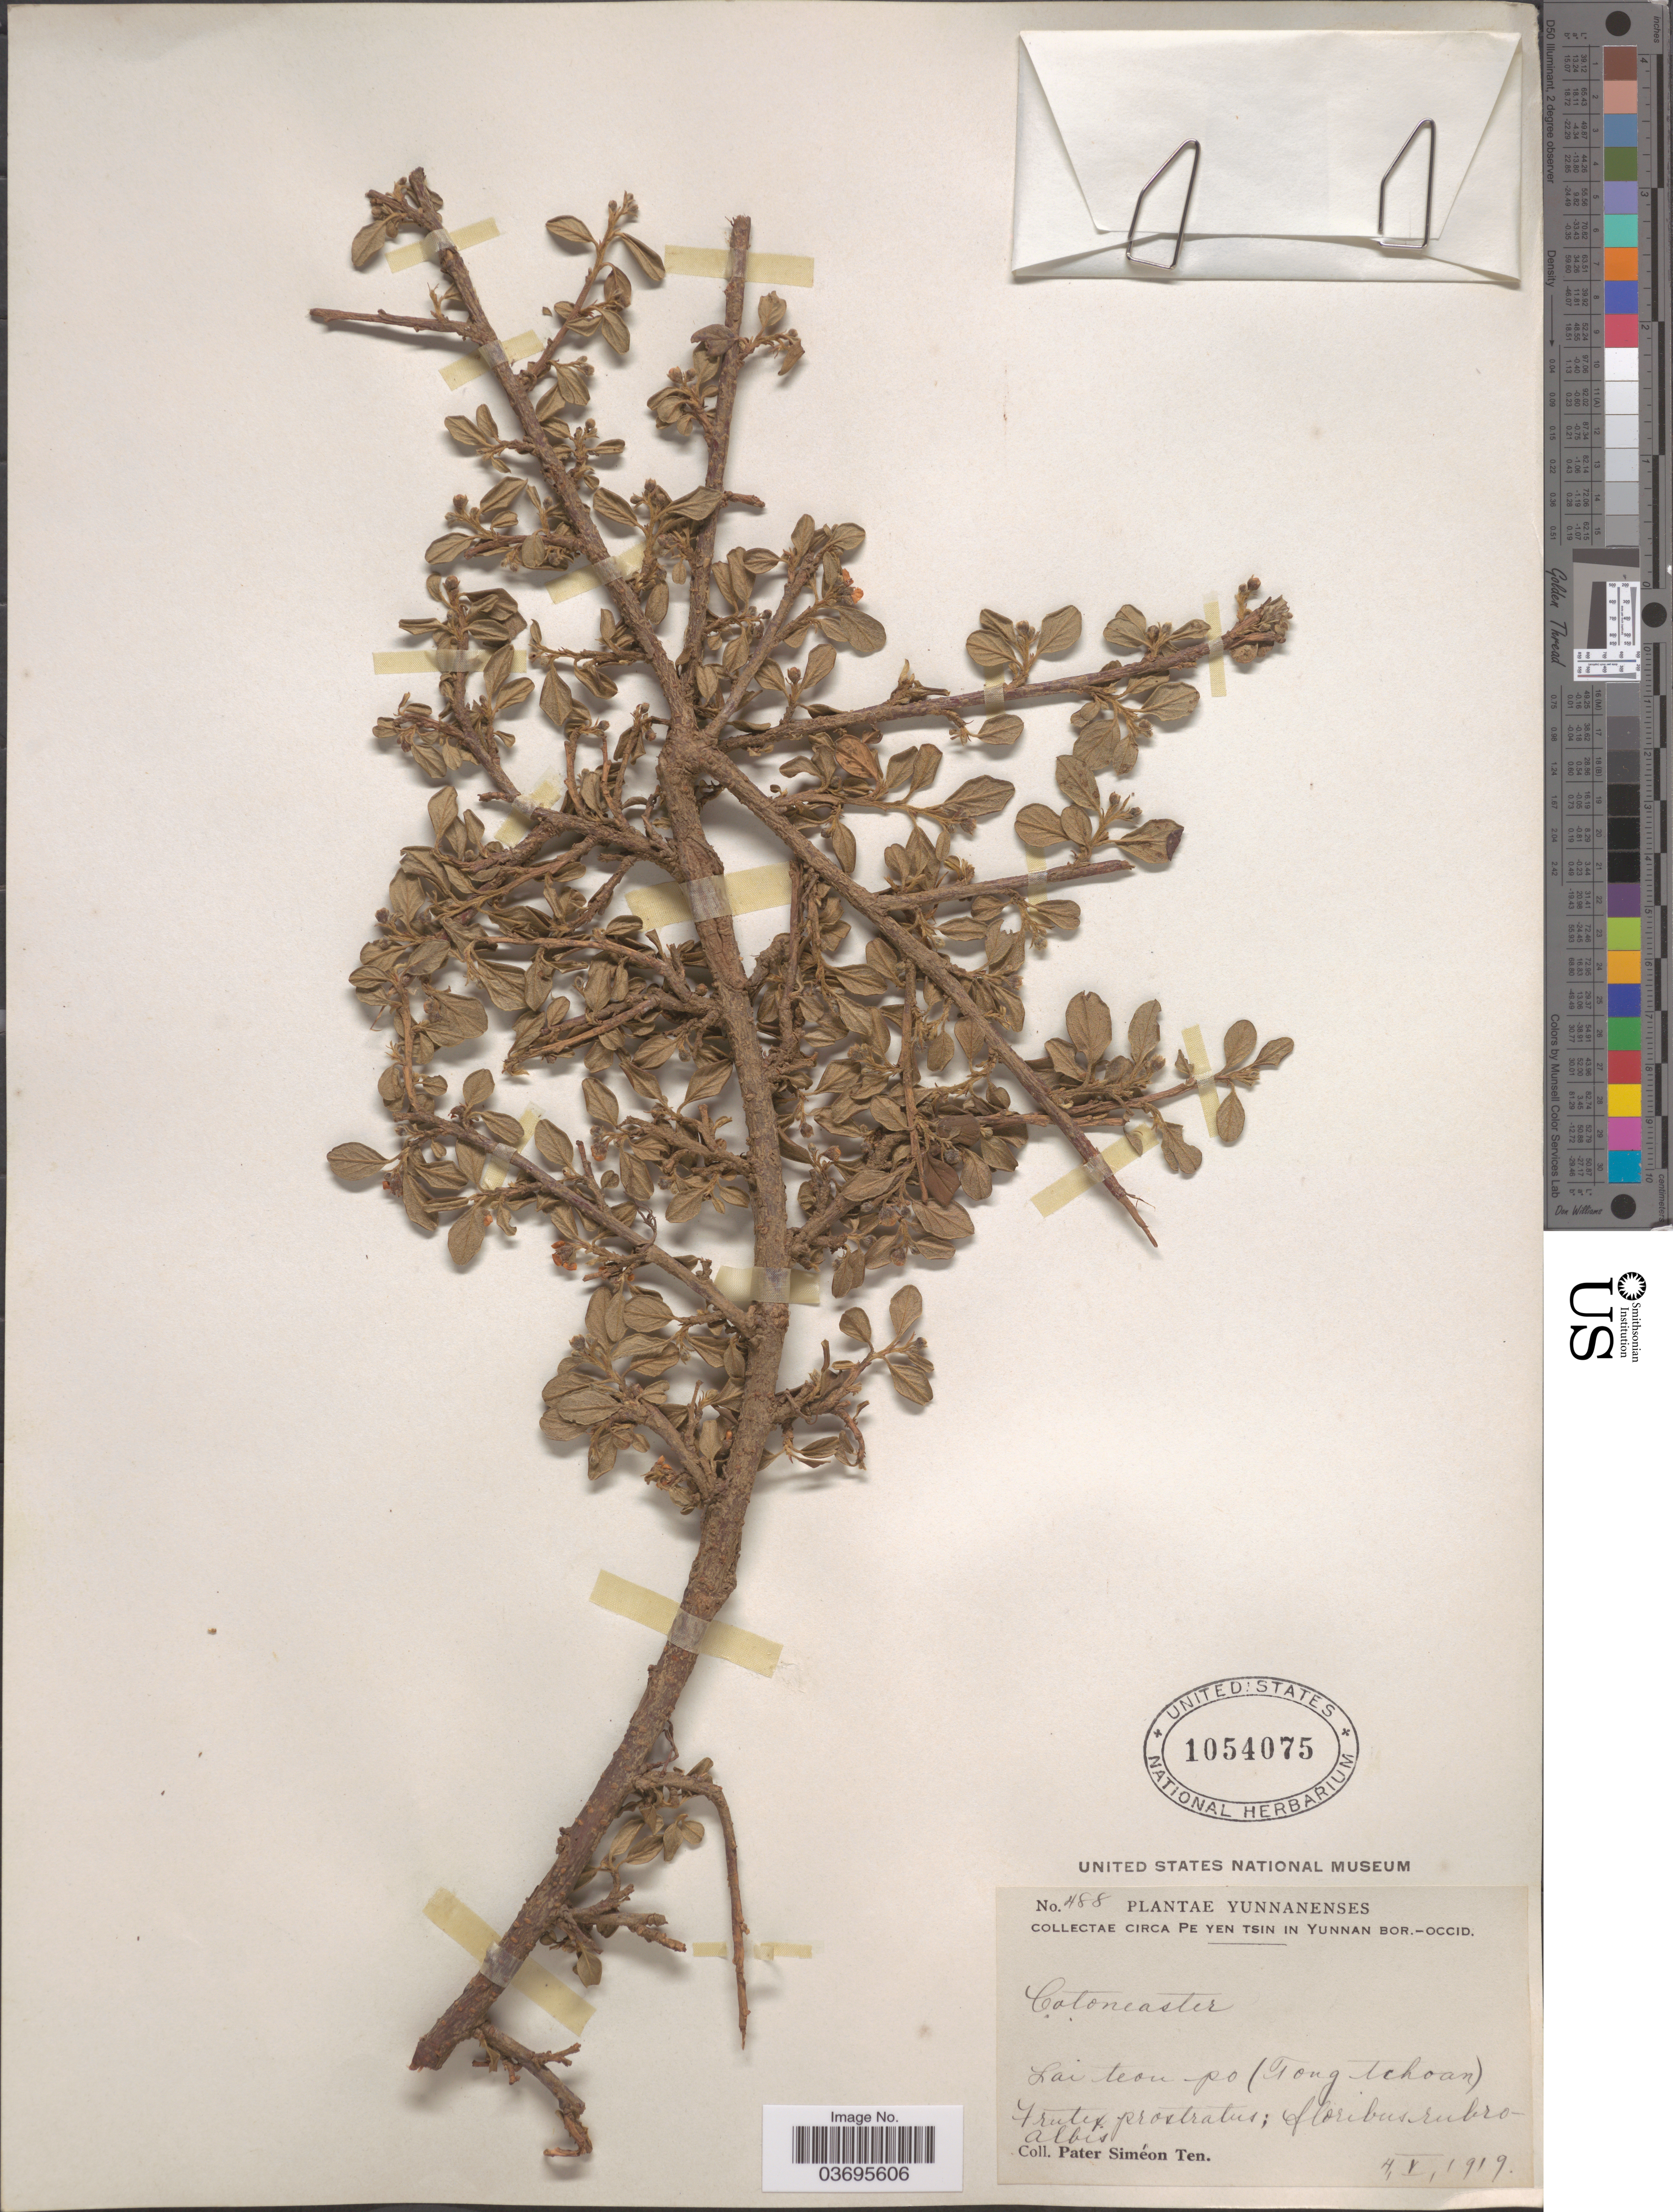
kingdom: Plantae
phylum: Tracheophyta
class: Magnoliopsida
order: Rosales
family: Rosaceae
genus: Cotoneaster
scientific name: Cotoneaster sp.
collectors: P. S. Ten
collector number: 488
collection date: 1919-05-04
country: China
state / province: Yunnan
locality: Circa Pe Yen Tsin in Yunnan Bor.-Occid. Lai teon po (Tong Tchoan). [interpreted]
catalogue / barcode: US 1054075